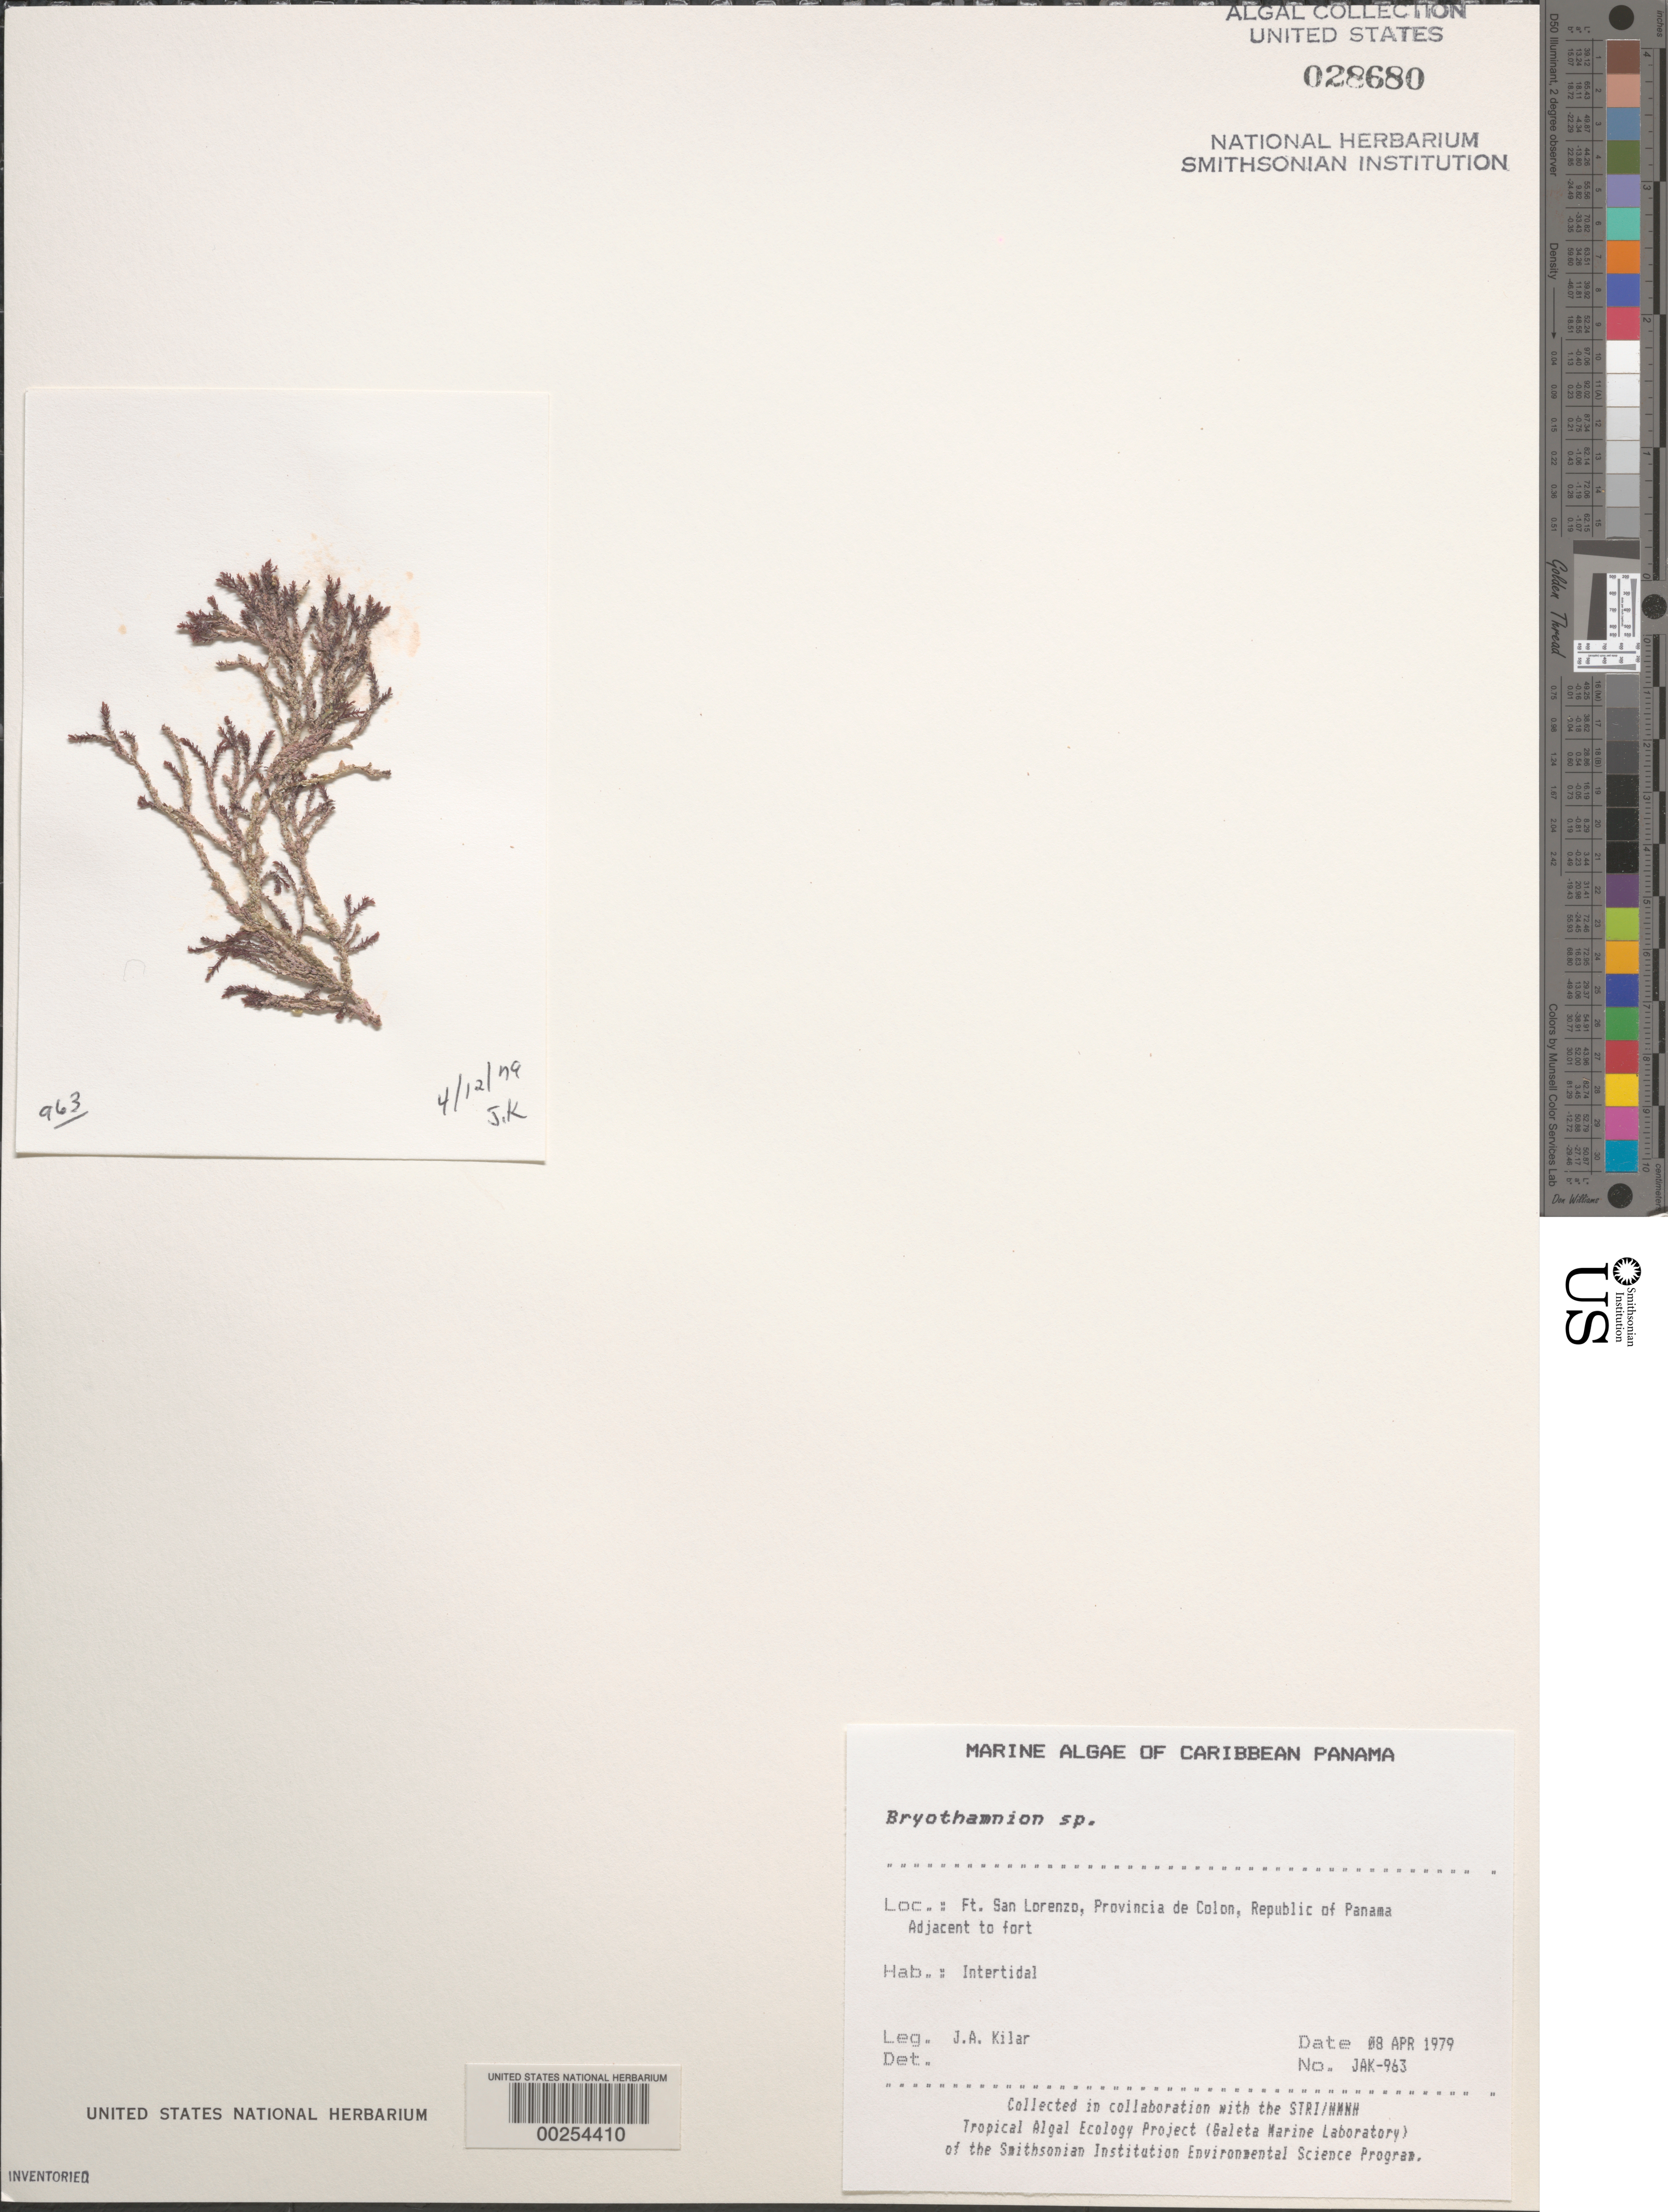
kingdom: Plantae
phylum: Rhodophyta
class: Florideophyceae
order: Ceramiales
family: Rhodomelaceae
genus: Bryothamnion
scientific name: Bryothamnion sp.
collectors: J. A. Kilar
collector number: JAK-963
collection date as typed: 08 Apr 1979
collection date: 1979-04-08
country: Panama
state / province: Colón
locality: Fort San Lorenzo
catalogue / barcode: US 28680